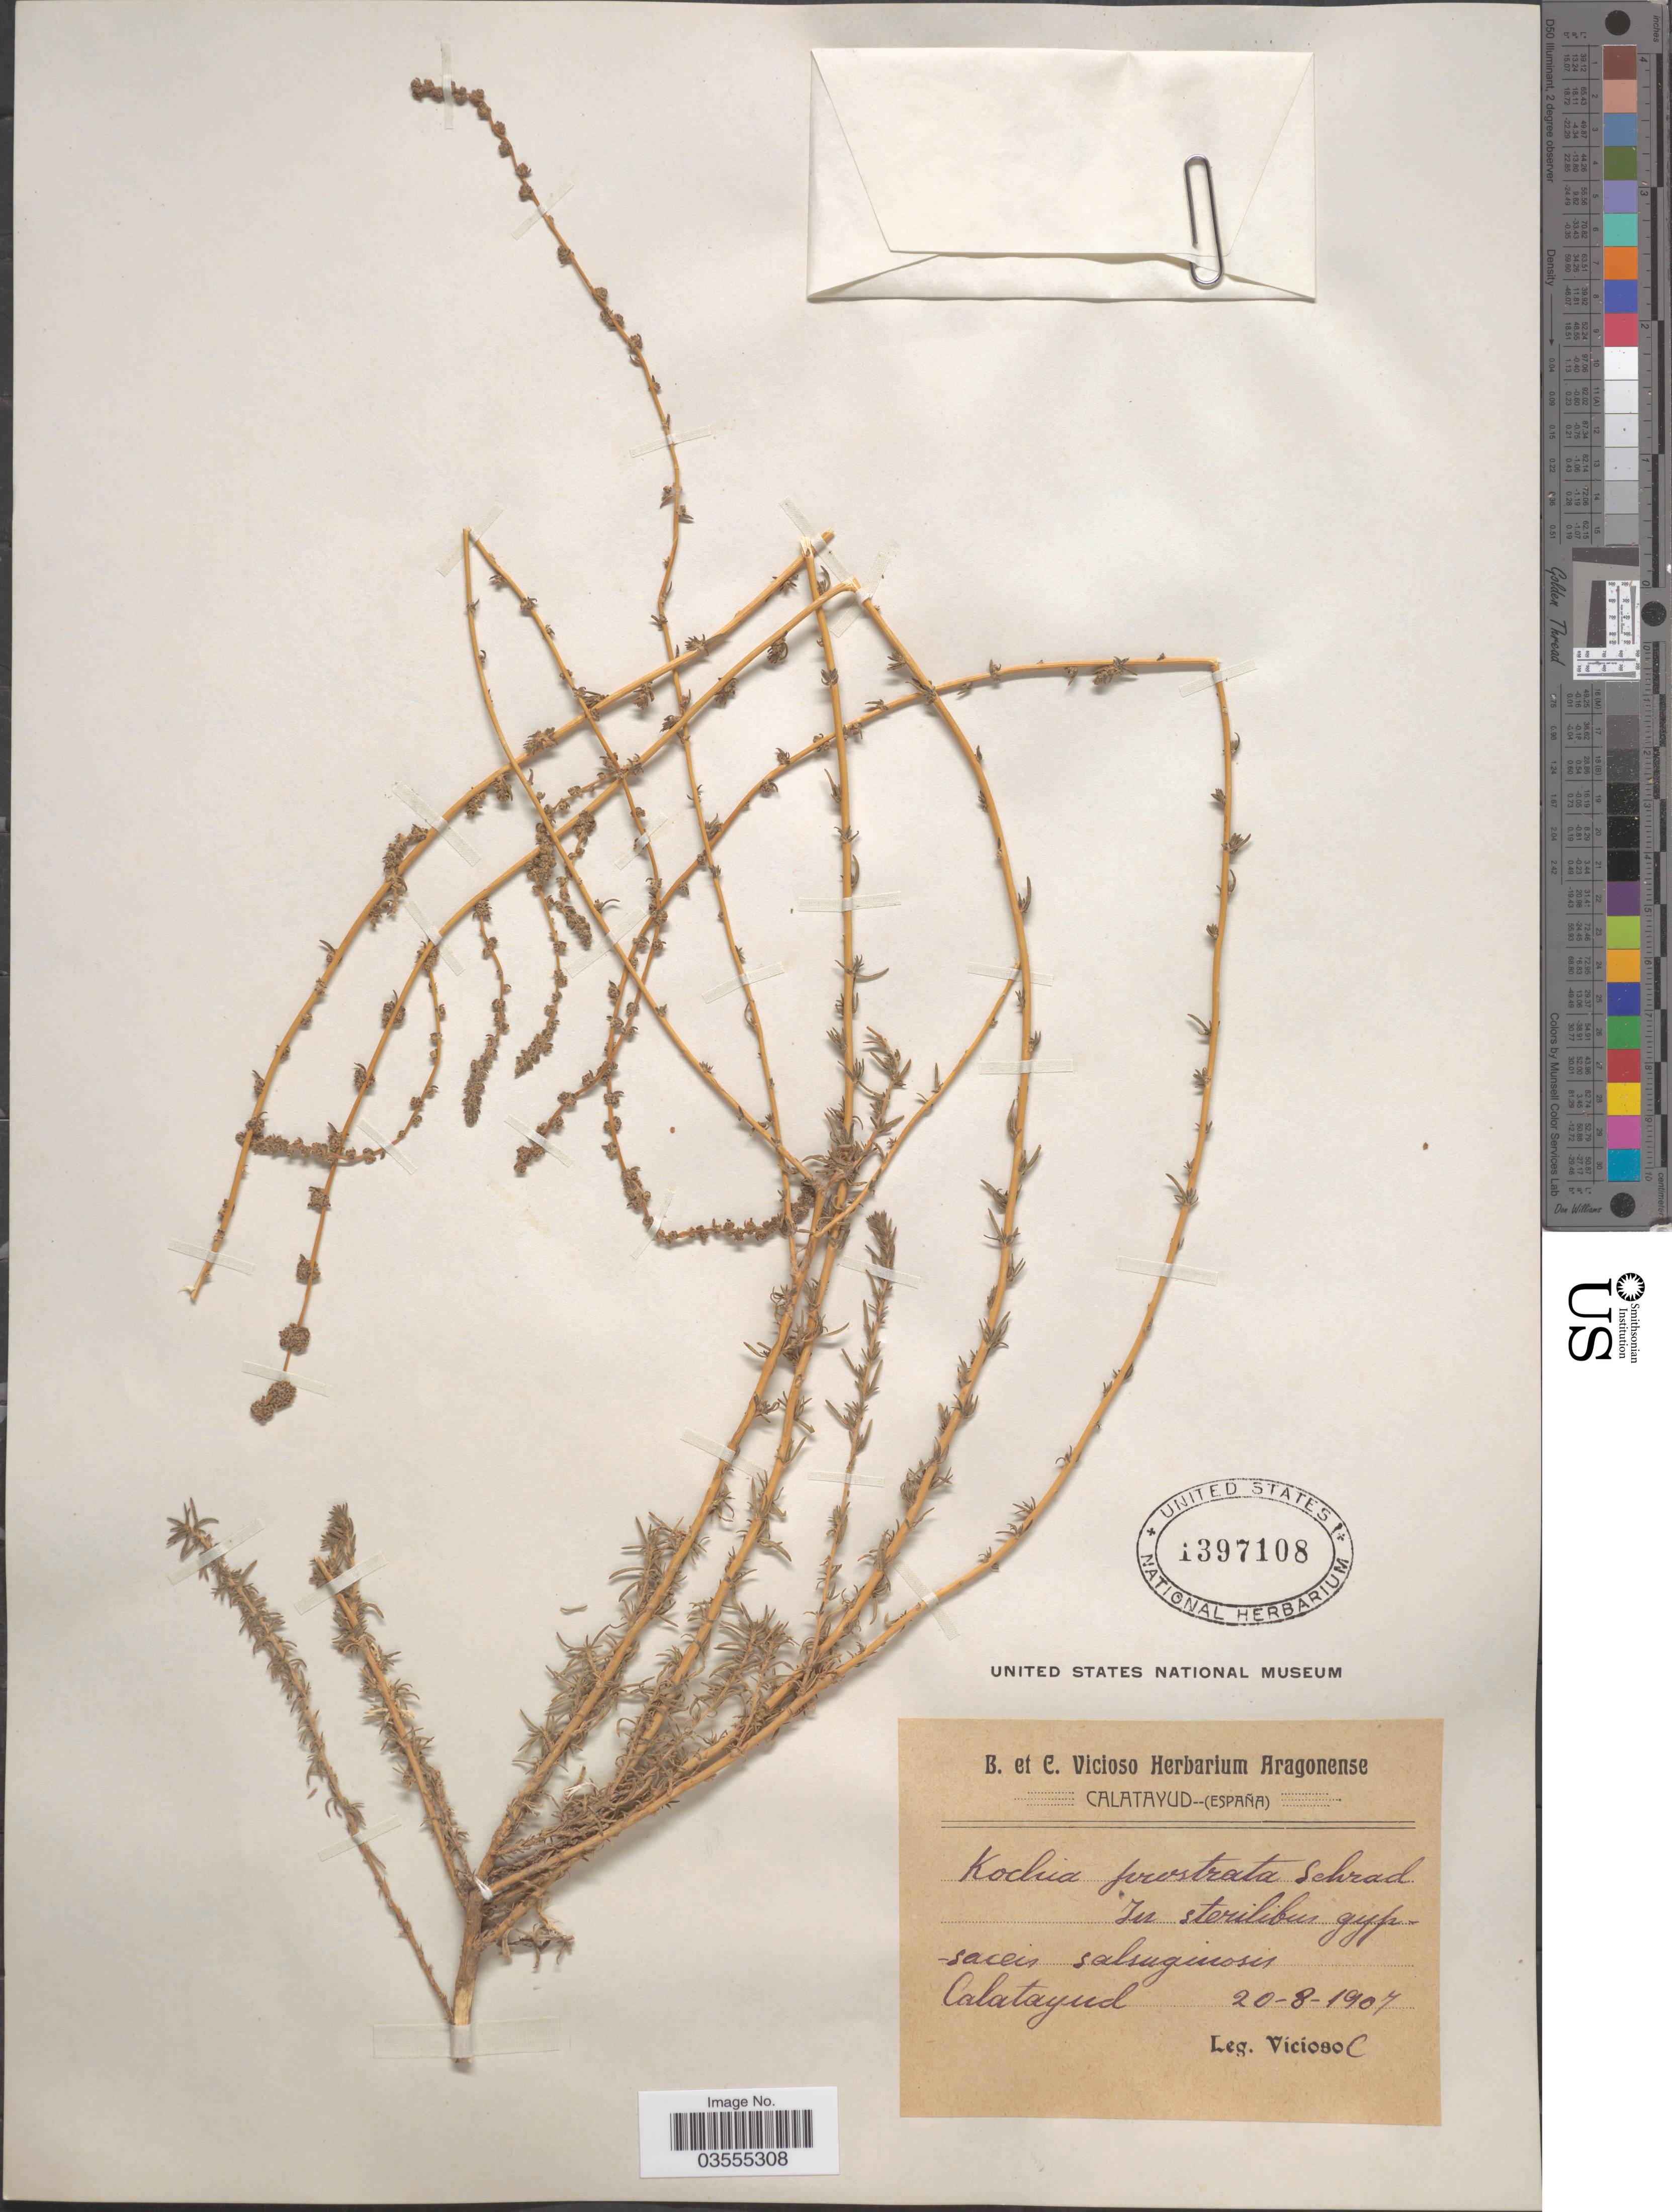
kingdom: Plantae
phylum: Tracheophyta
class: Magnoliopsida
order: Caryophyllales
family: Amaranthaceae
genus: Bassia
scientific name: Bassia prostrata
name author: (L.) Beck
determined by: U.S. National Herbarium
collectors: C. Vicioso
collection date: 1907-08-20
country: Spain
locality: Calatayud (España). Saceis salsuginosis.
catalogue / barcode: US 1397108